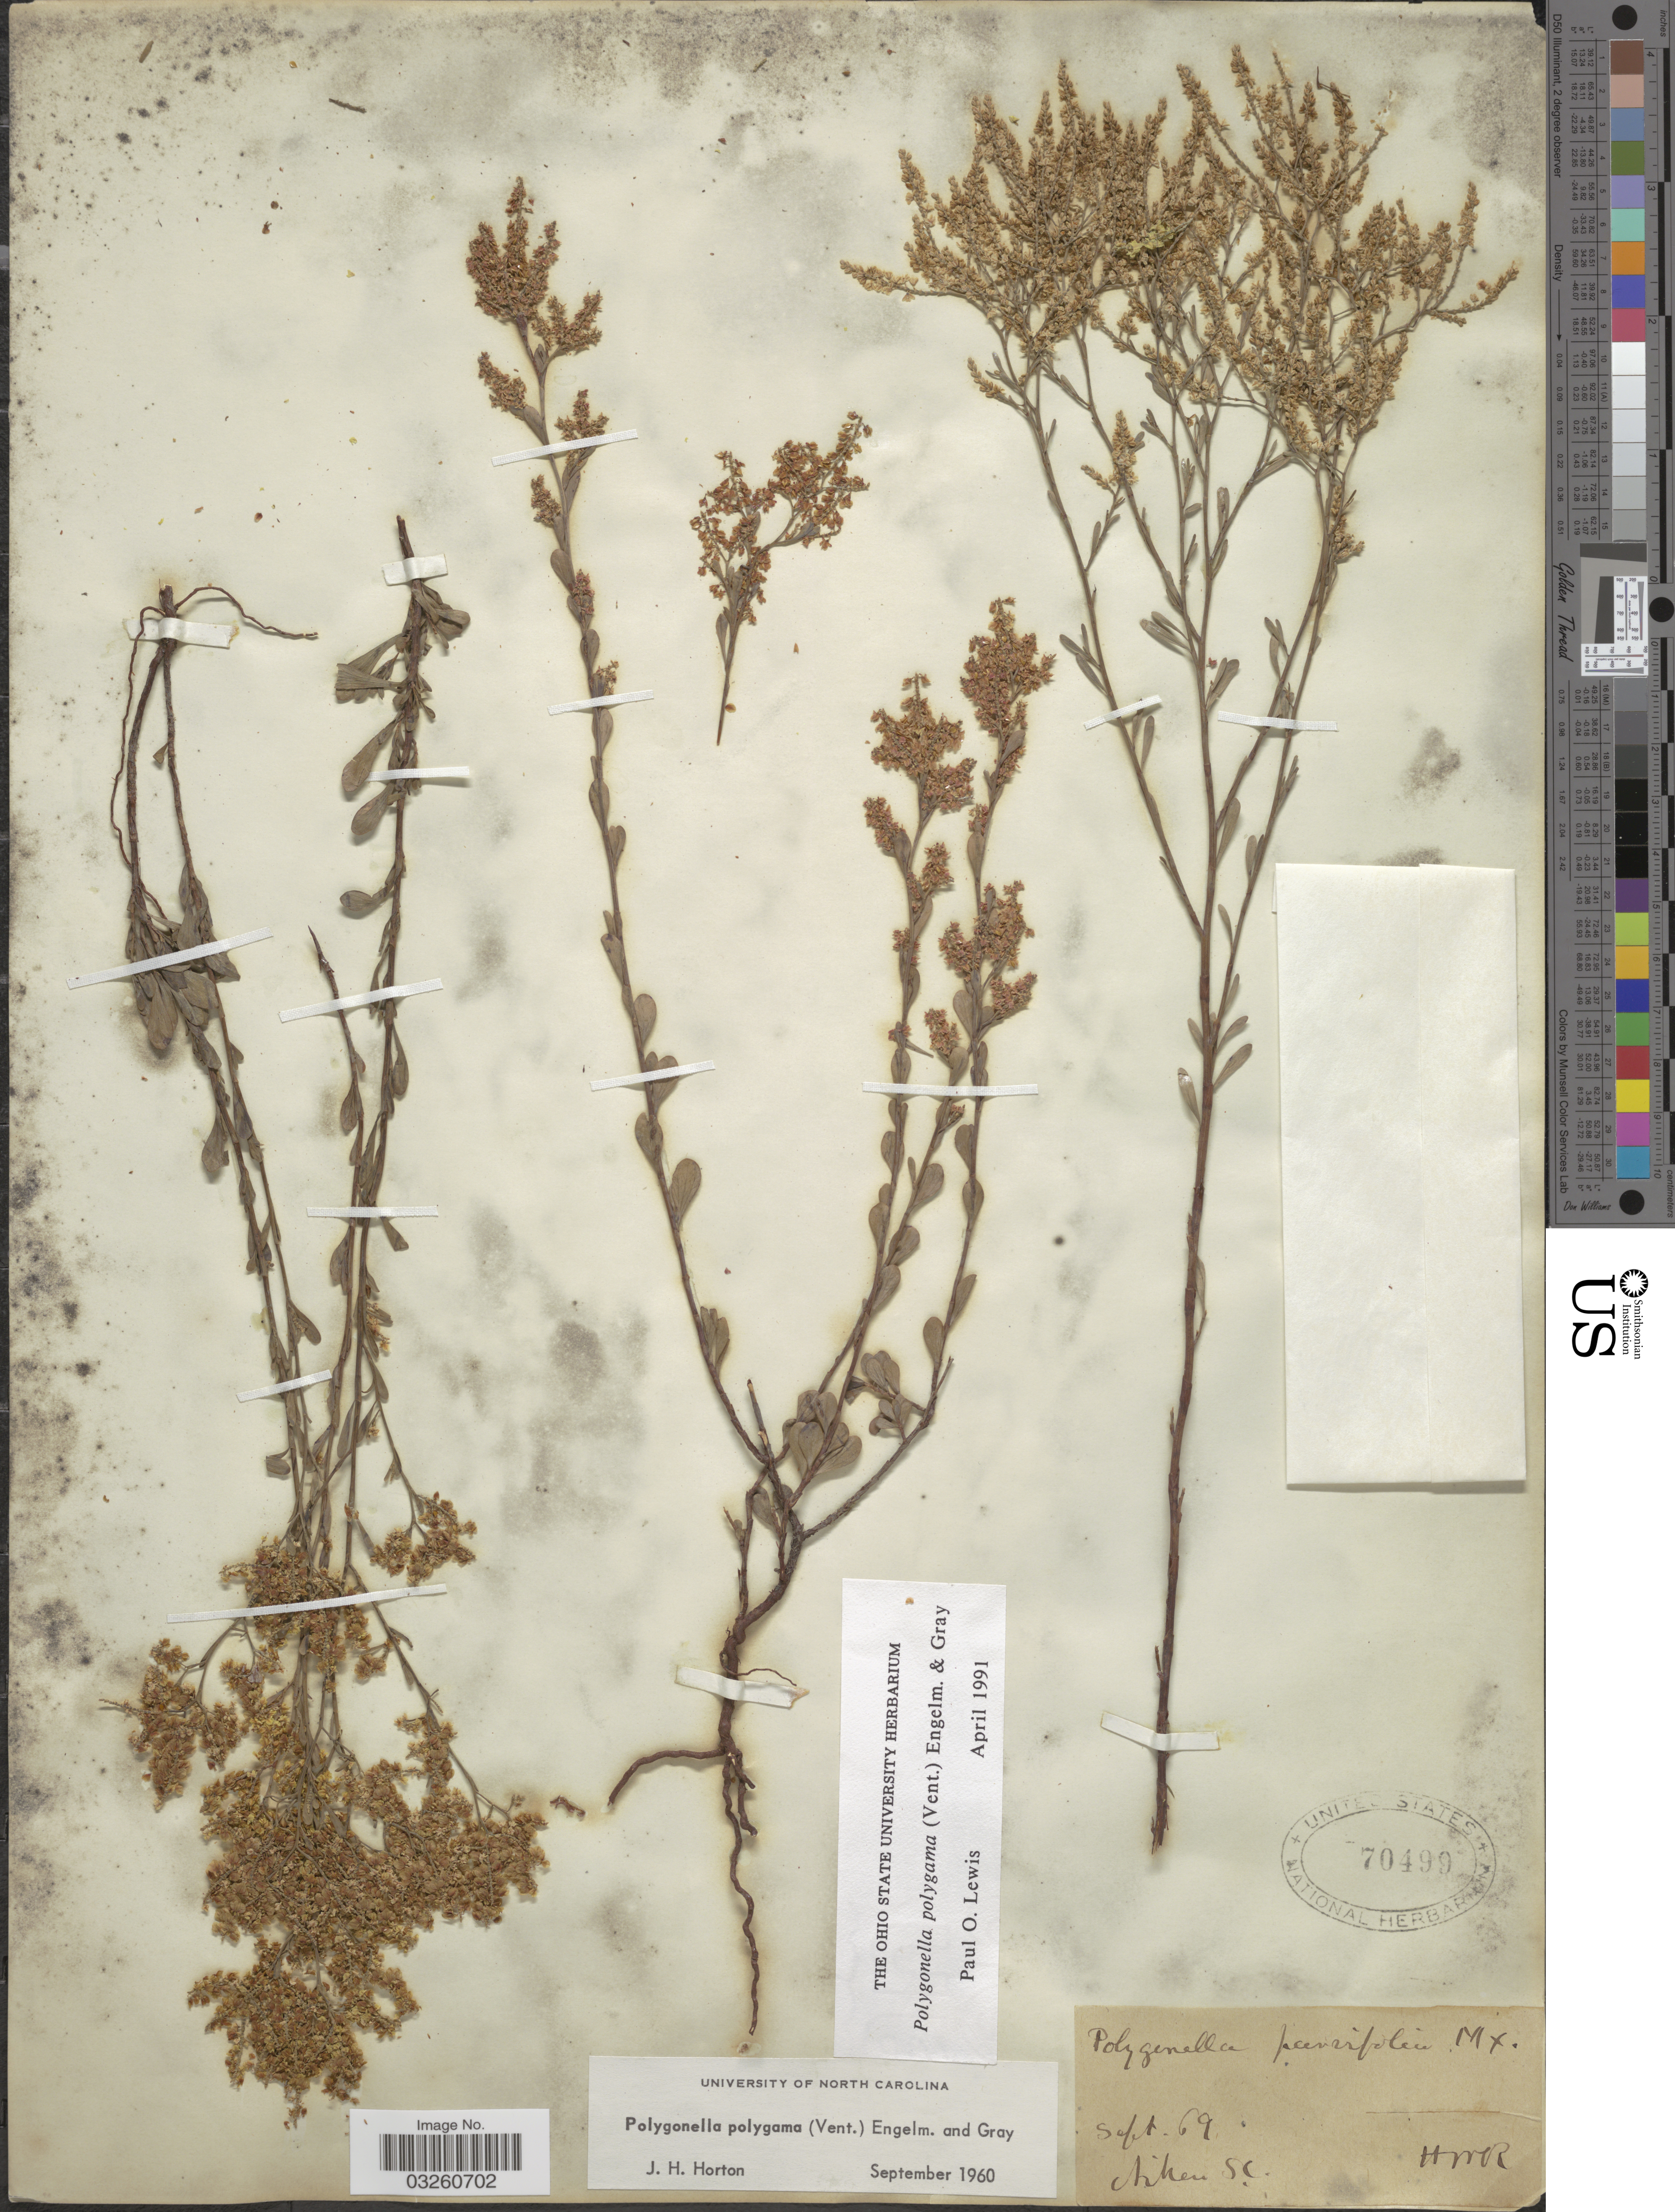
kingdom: Plantae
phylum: Tracheophyta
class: Magnoliopsida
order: Caryophyllales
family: Polygonaceae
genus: Polygonella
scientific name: Polygonella polygama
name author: (Vent.) Engelm. & A. Gray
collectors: HWR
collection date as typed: Transcribed d/m/y: /9/69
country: United States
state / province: South Carolina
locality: Aiken.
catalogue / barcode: US 70499